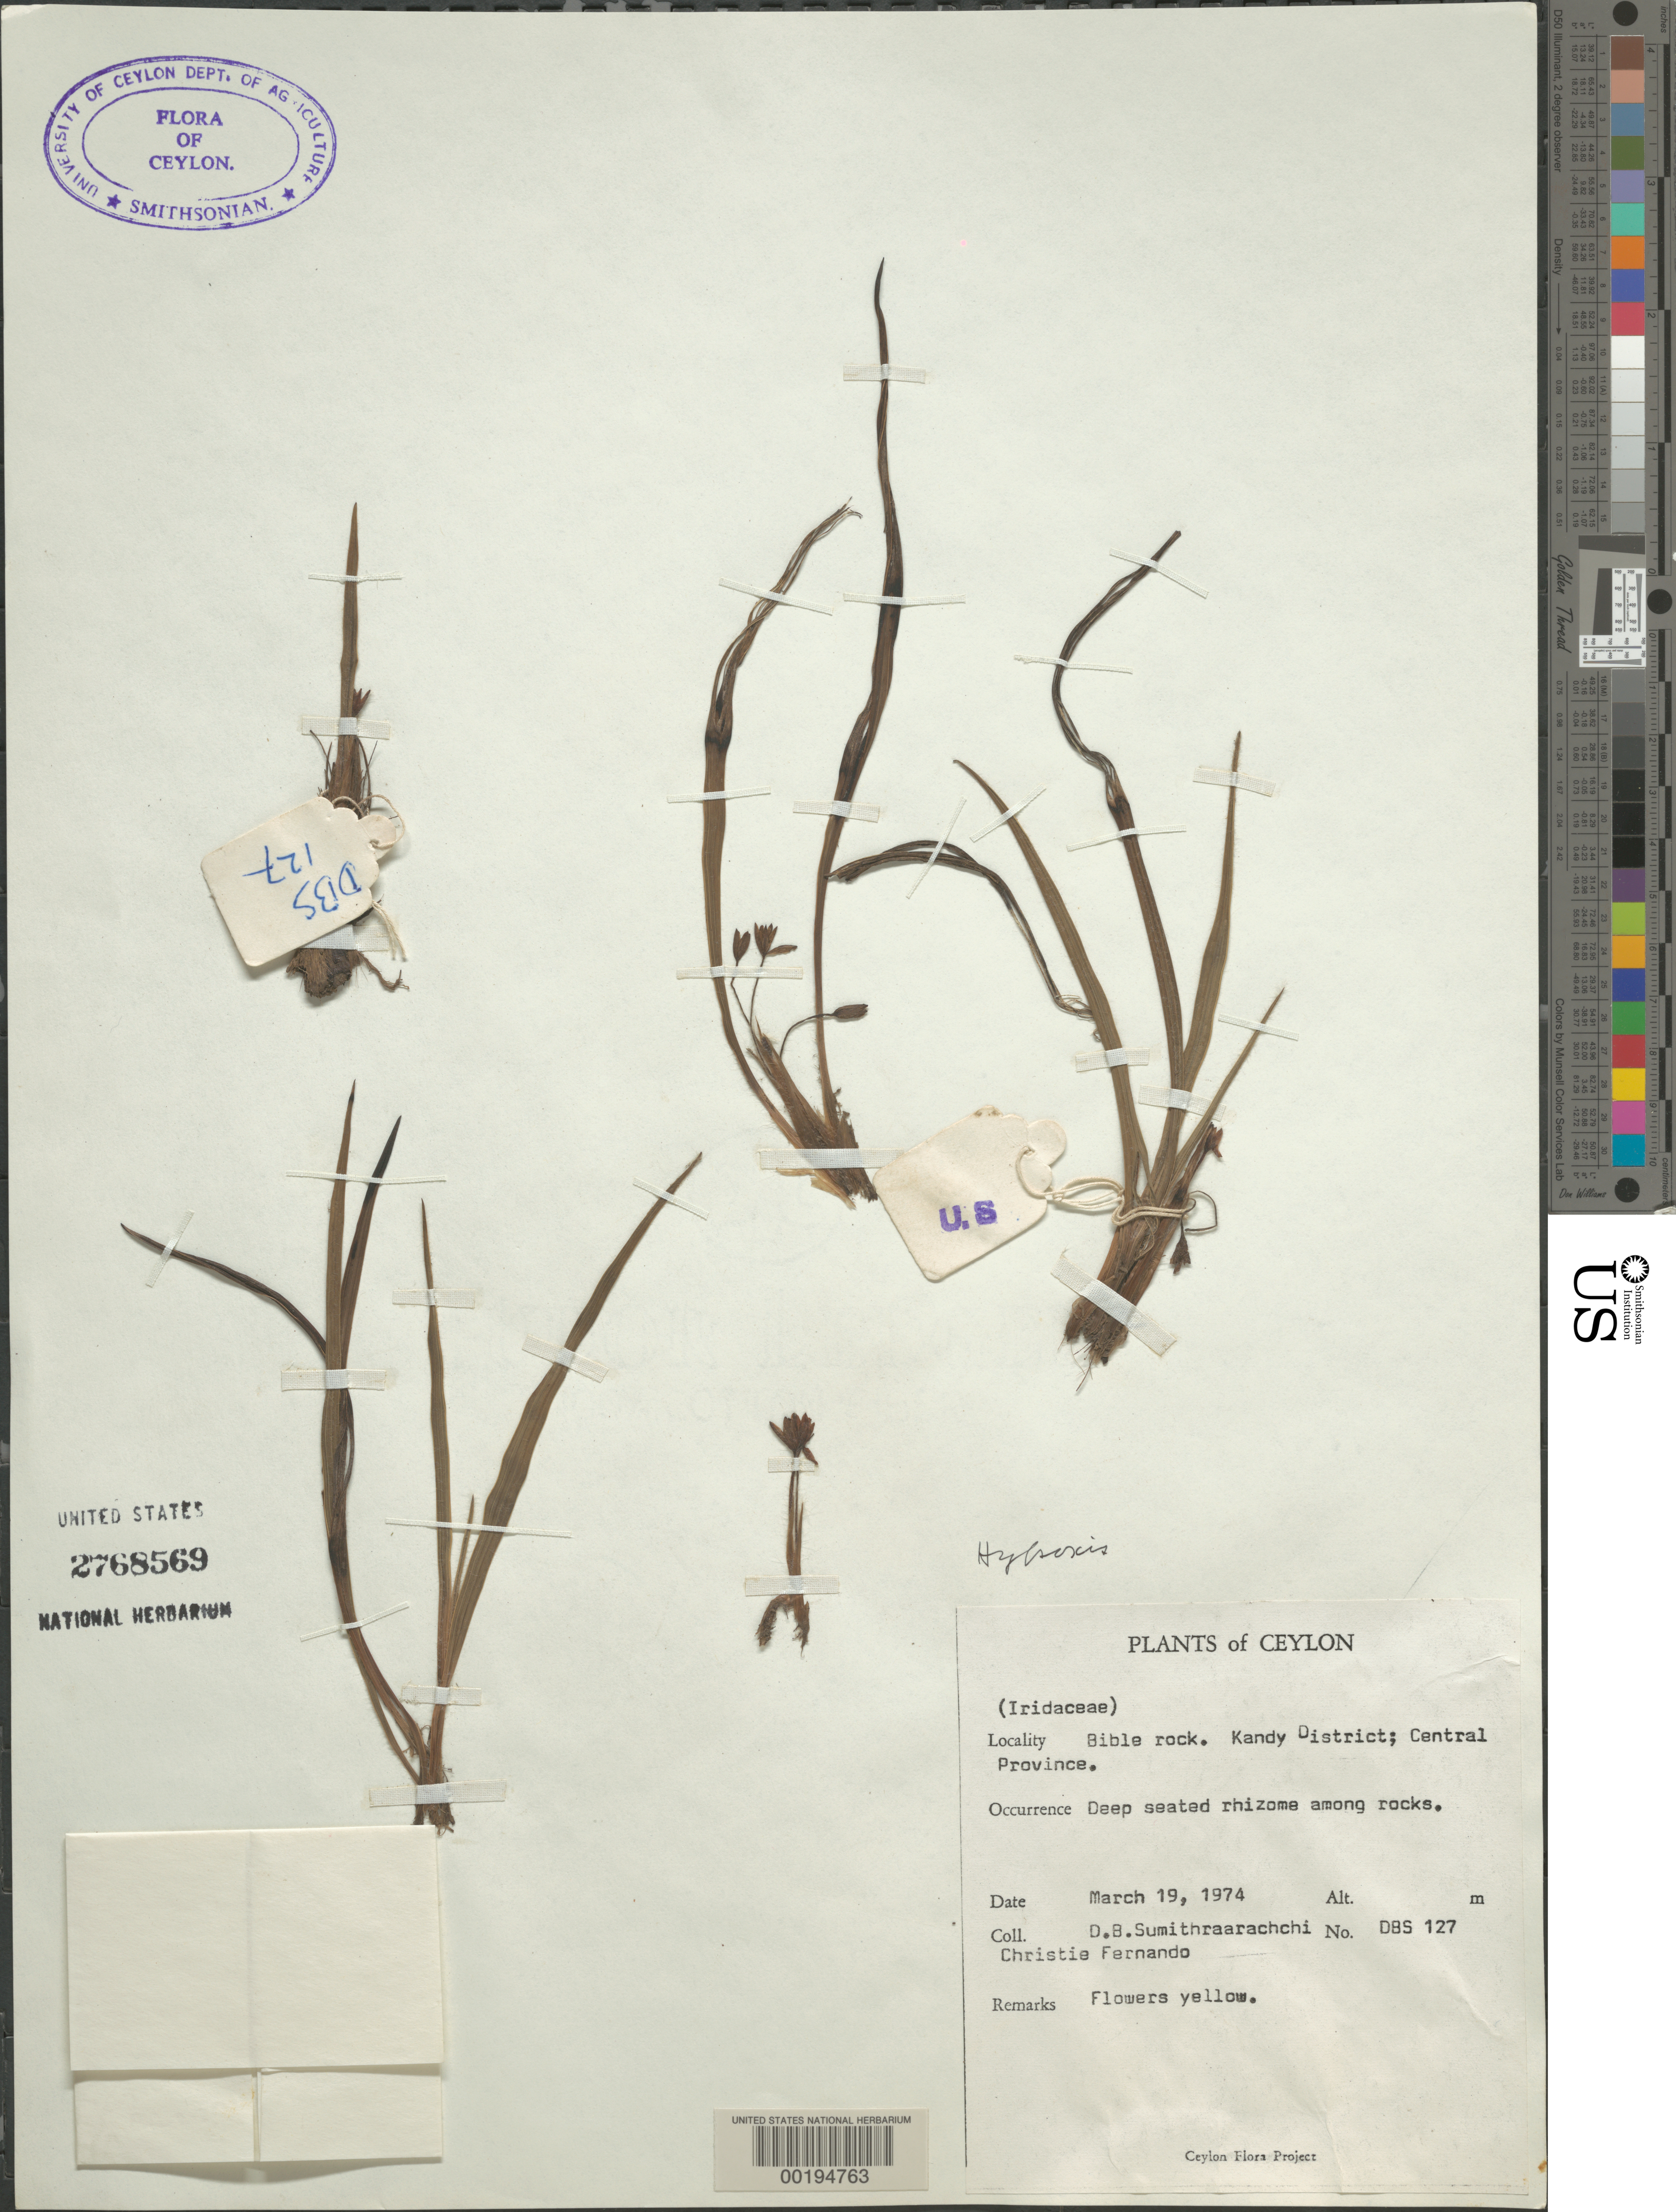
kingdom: Plantae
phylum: Tracheophyta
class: Liliopsida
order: Asparagales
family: Hypoxidaceae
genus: Curculigo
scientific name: Curculigo sp.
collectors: D. B. Sumithraarachchi & C. Fernando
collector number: Dbs 127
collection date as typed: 19 Mar 1974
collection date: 1974-03-19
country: Sri Lanka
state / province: Central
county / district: Kandy Dist.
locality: Bible rock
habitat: Among rocks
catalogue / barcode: US 2768569